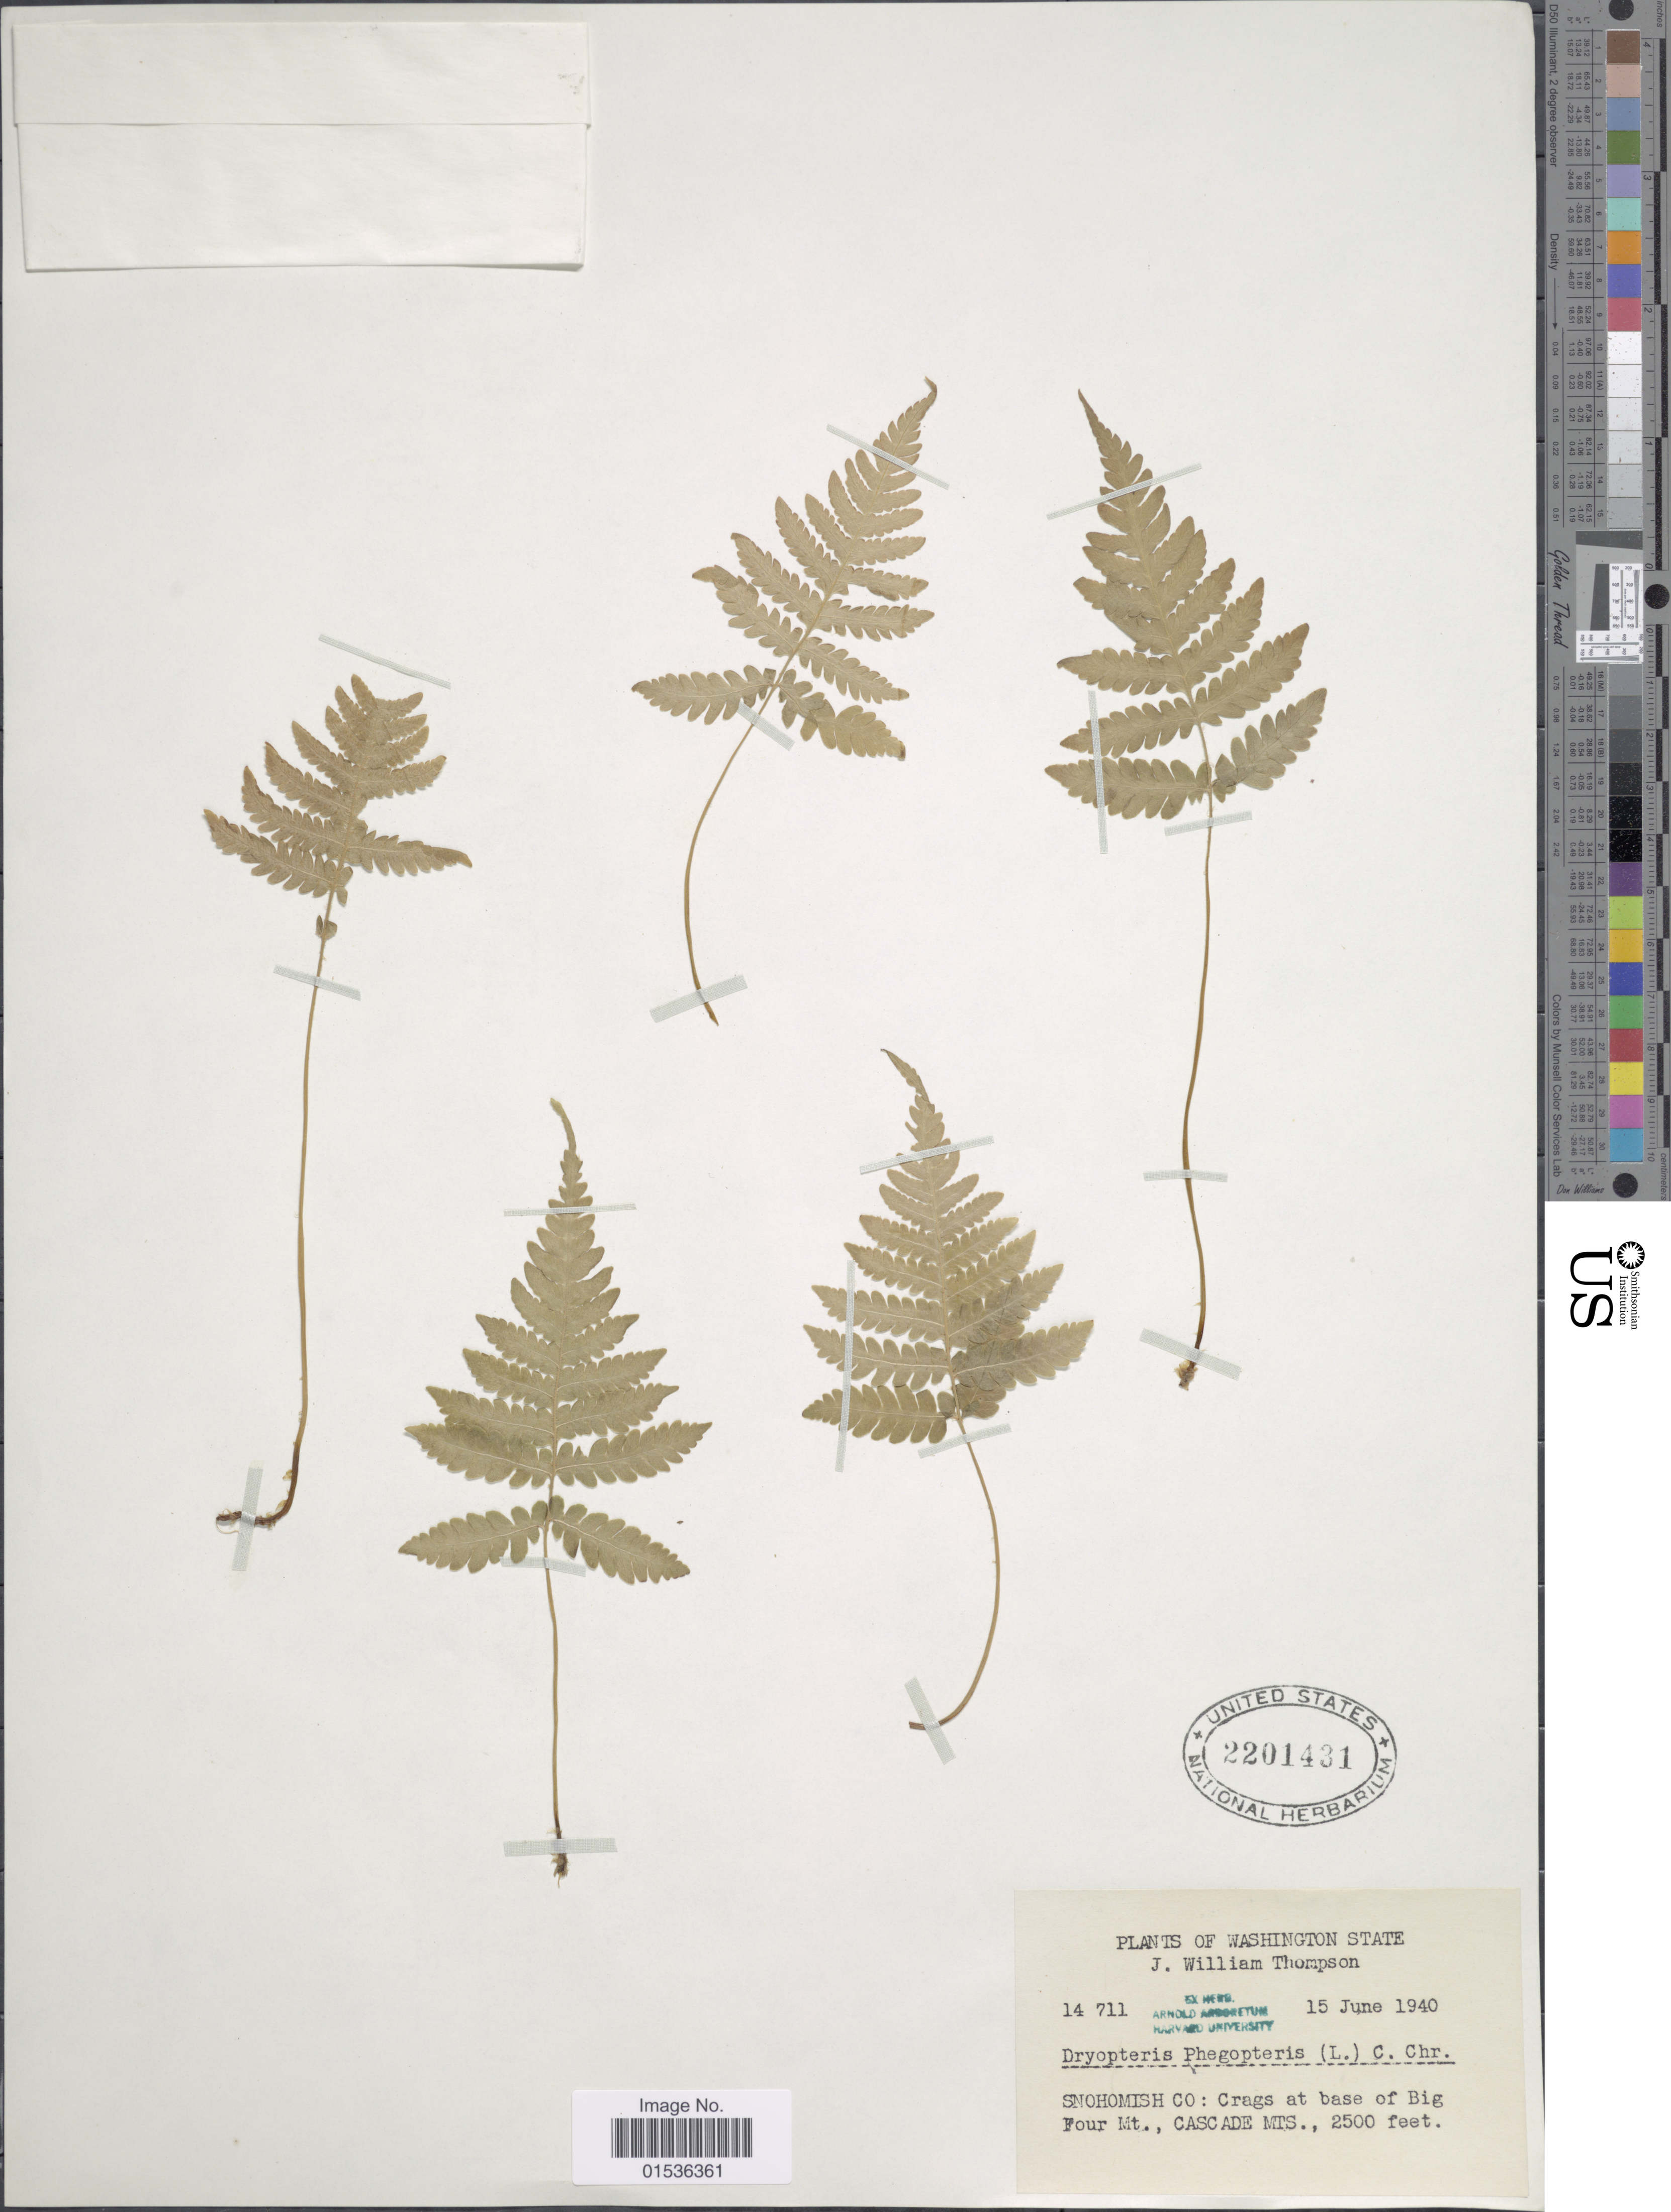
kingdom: Plantae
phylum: Tracheophyta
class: Polypodiopsida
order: Polypodiales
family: Thelypteridaceae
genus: Phegopteris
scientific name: Phegopteris connectilis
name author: (Michx.) Watt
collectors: J. W. Thompson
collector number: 14711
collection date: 1940-06-15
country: United States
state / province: Washington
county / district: Snohomish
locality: Washington, Snohomish Co: Crags at base of Big Four Mt., Cascade Mts.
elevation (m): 762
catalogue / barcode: US 2201431